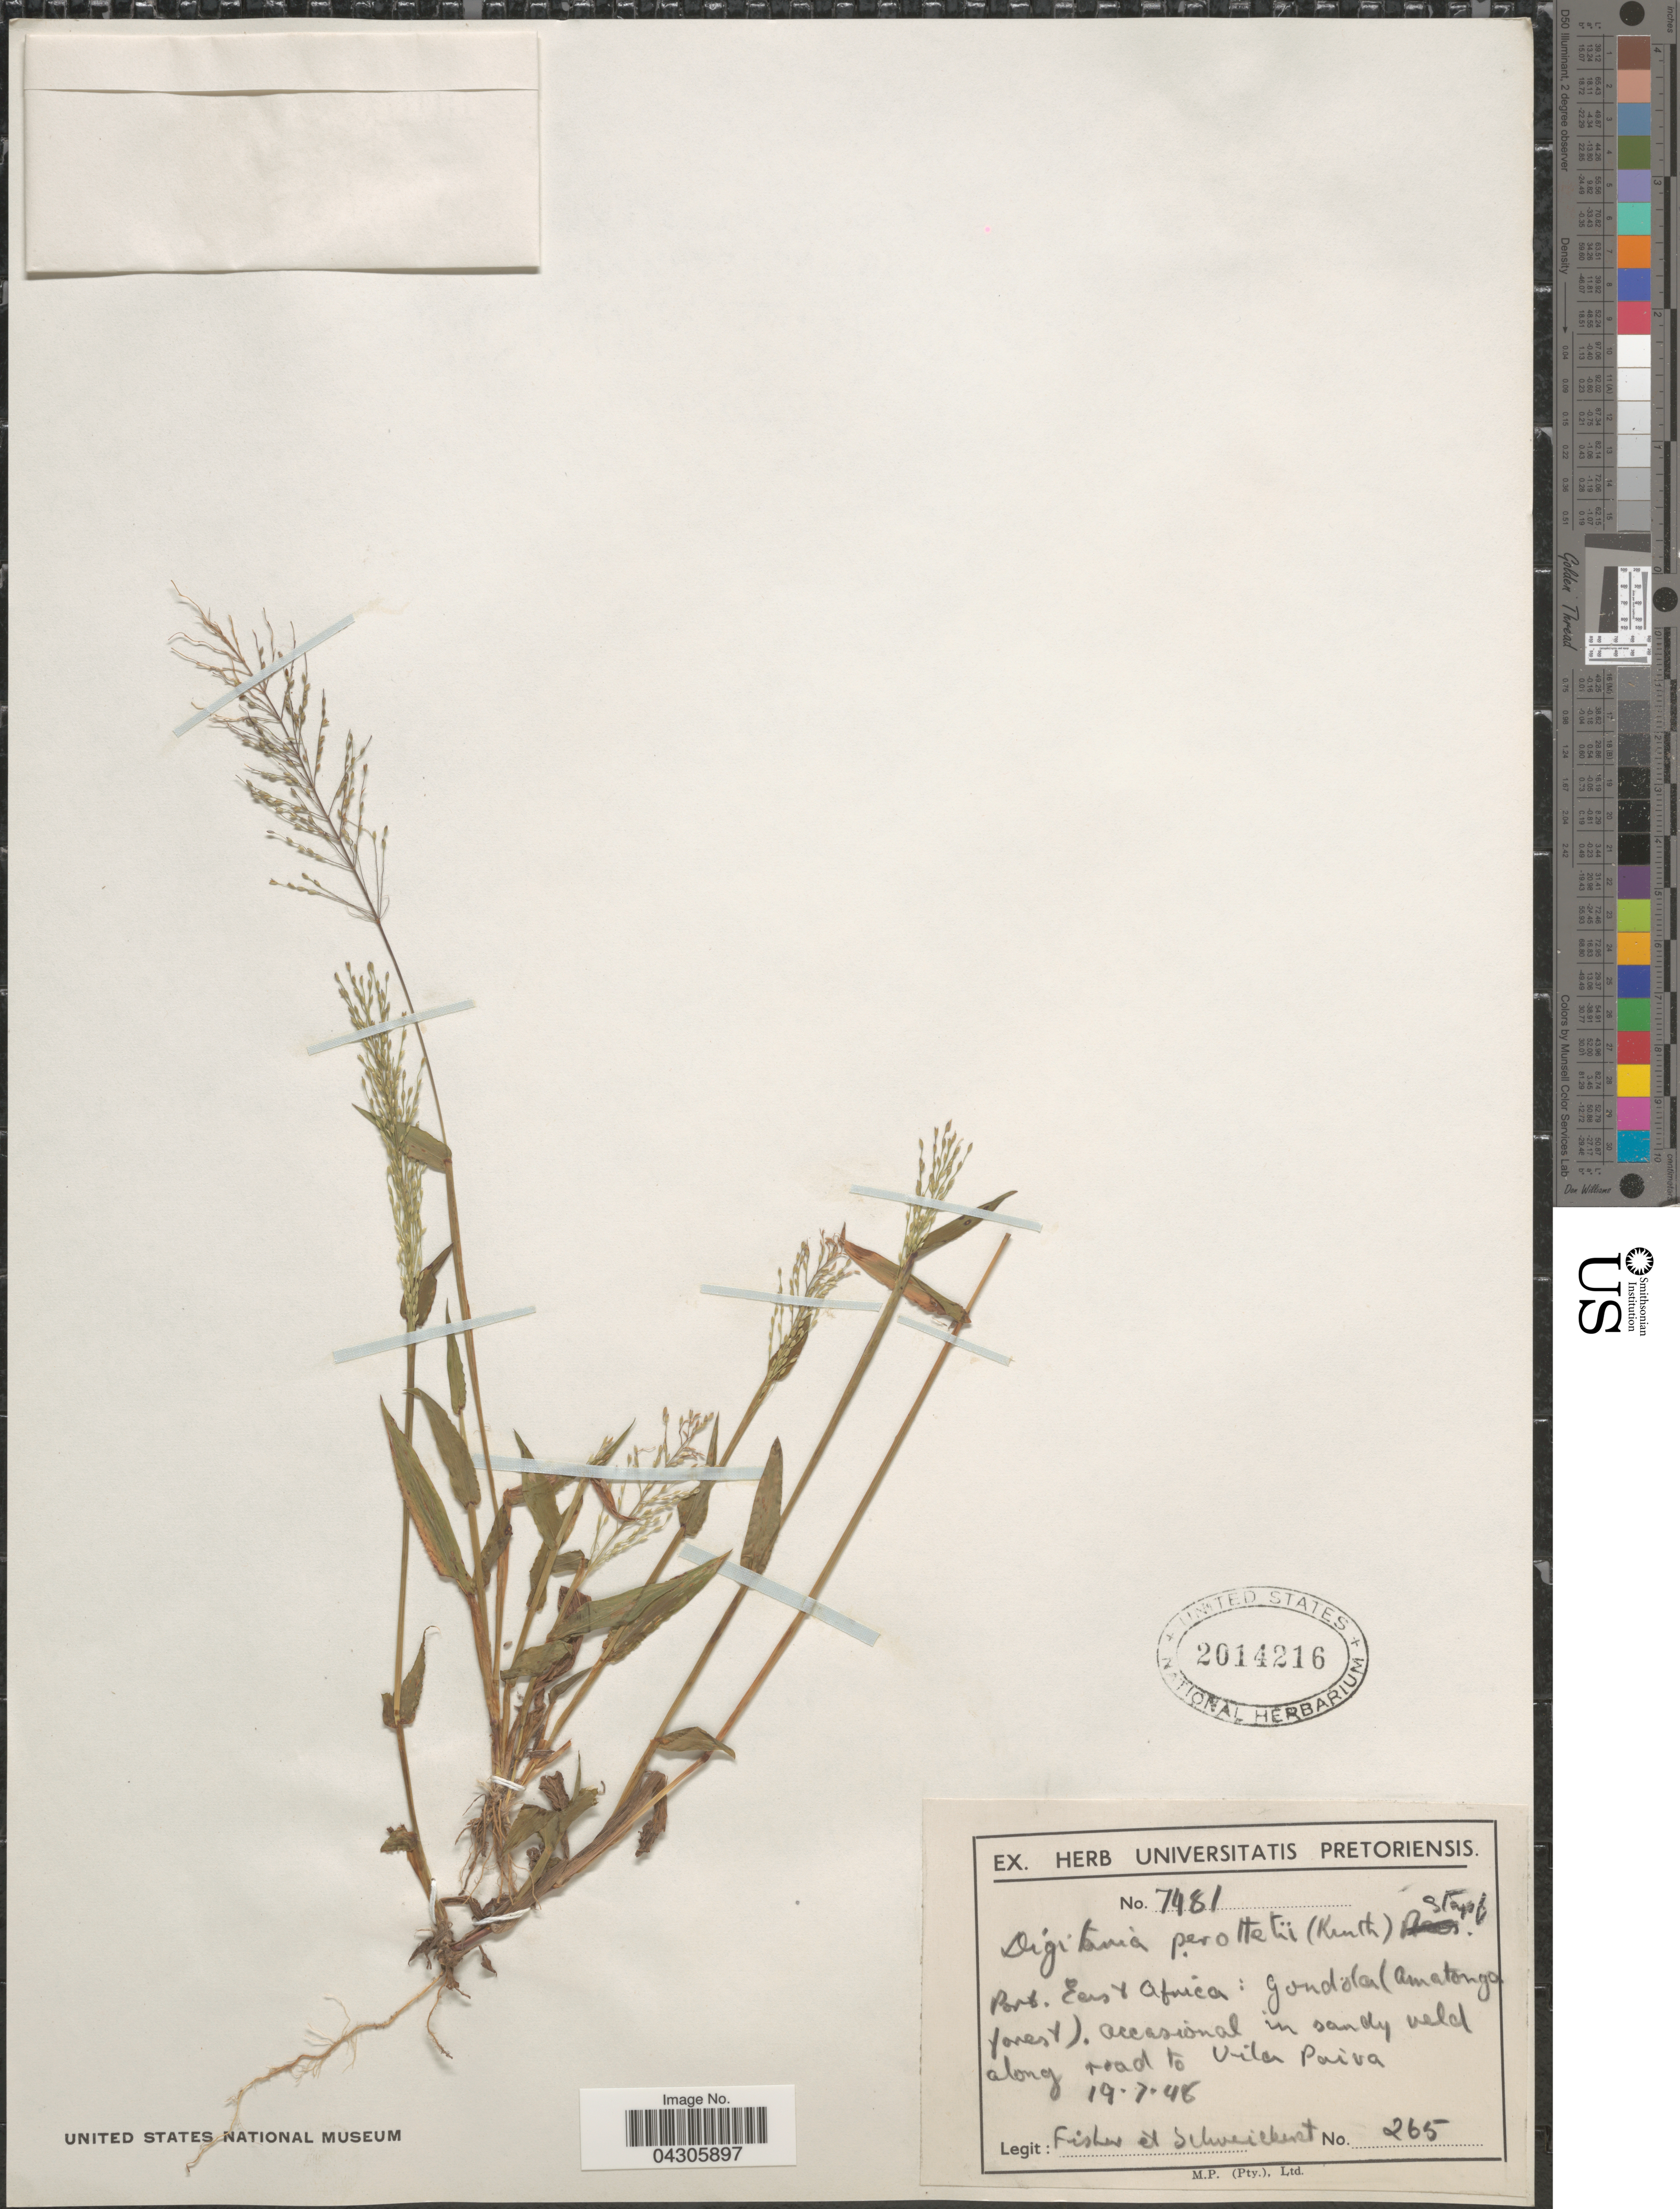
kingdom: Plantae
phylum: Tracheophyta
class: Liliopsida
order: Poales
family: Poaceae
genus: Digitaria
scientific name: Digitaria perrottetii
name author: (Kunth) Stapf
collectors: -- Fisher & -. Schweickerdt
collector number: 265/7481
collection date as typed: Transcribed d/m/y: 19/7/48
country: Mozambique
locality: Port. East Africa: Gondola (Amatonga forest). Occasional in sandy veld along road to Vila Paiva.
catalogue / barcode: US 2014216